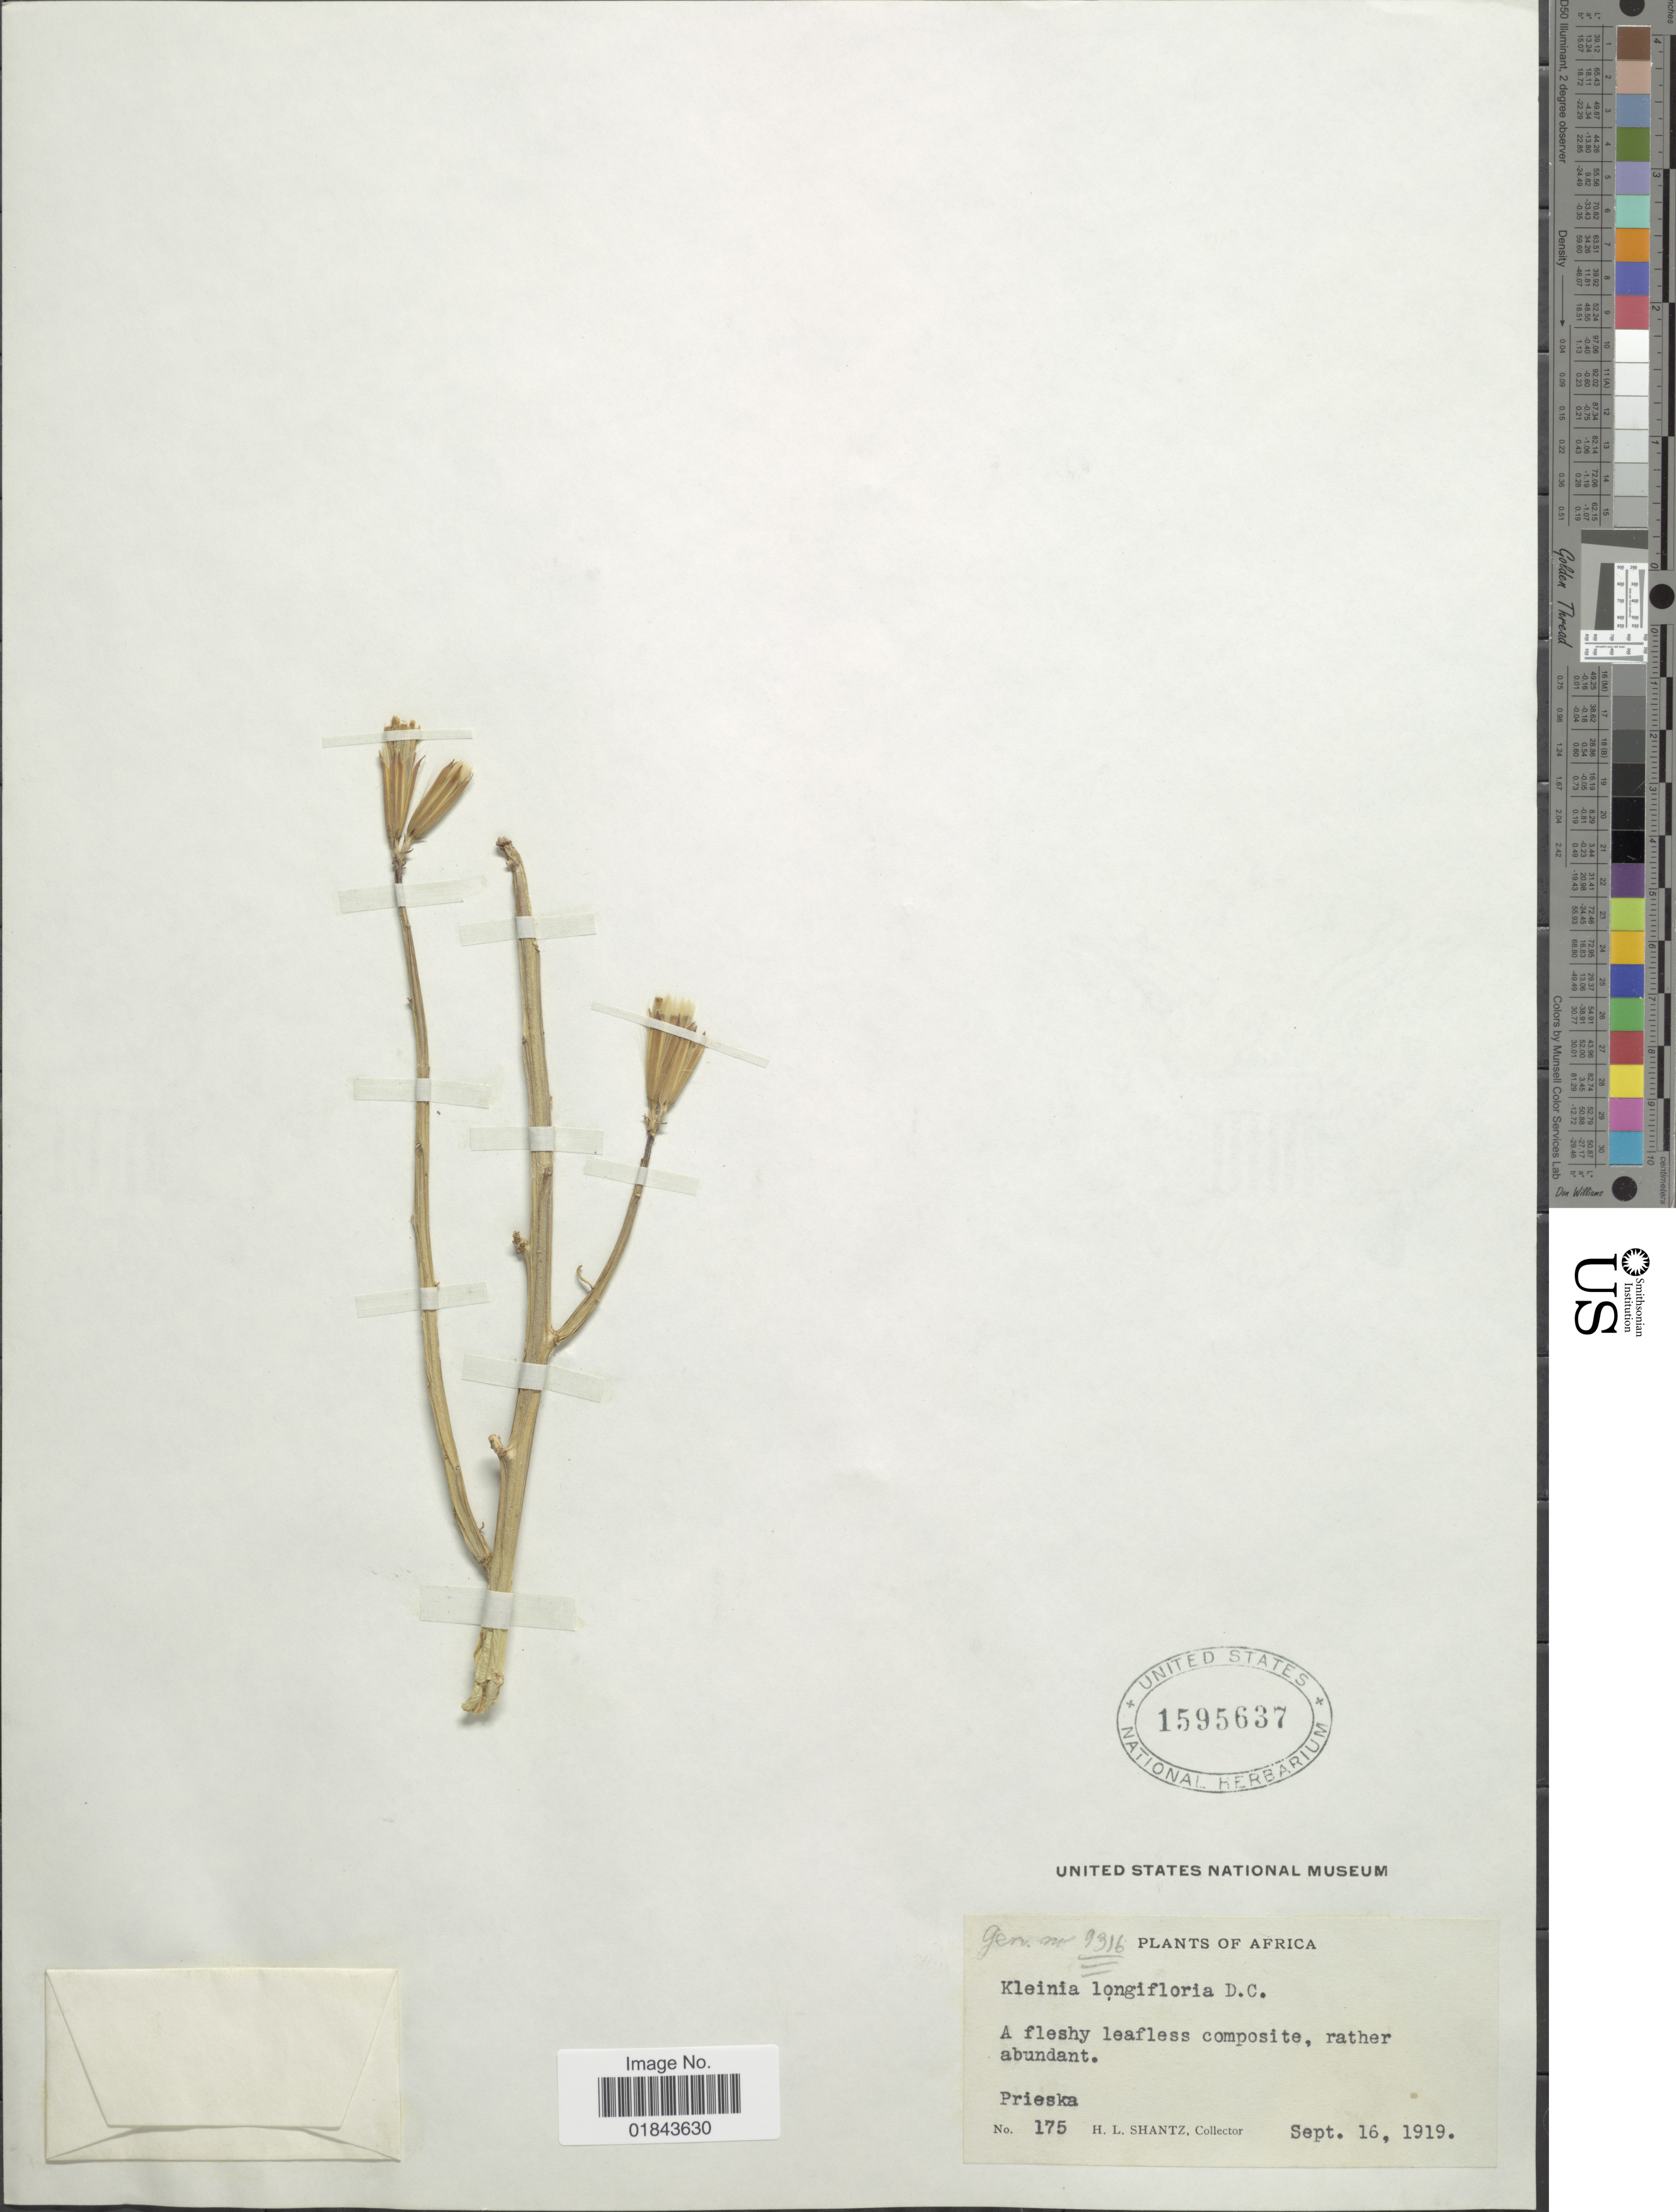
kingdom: Plantae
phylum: Tracheophyta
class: Magnoliopsida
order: Asterales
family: Asteraceae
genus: Kleinia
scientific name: Kleinia longiflora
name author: DC.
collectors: H. Shantz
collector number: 175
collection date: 1919-09-16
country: South Africa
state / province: Northern Cape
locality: Prieska, Africa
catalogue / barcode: US 1595637